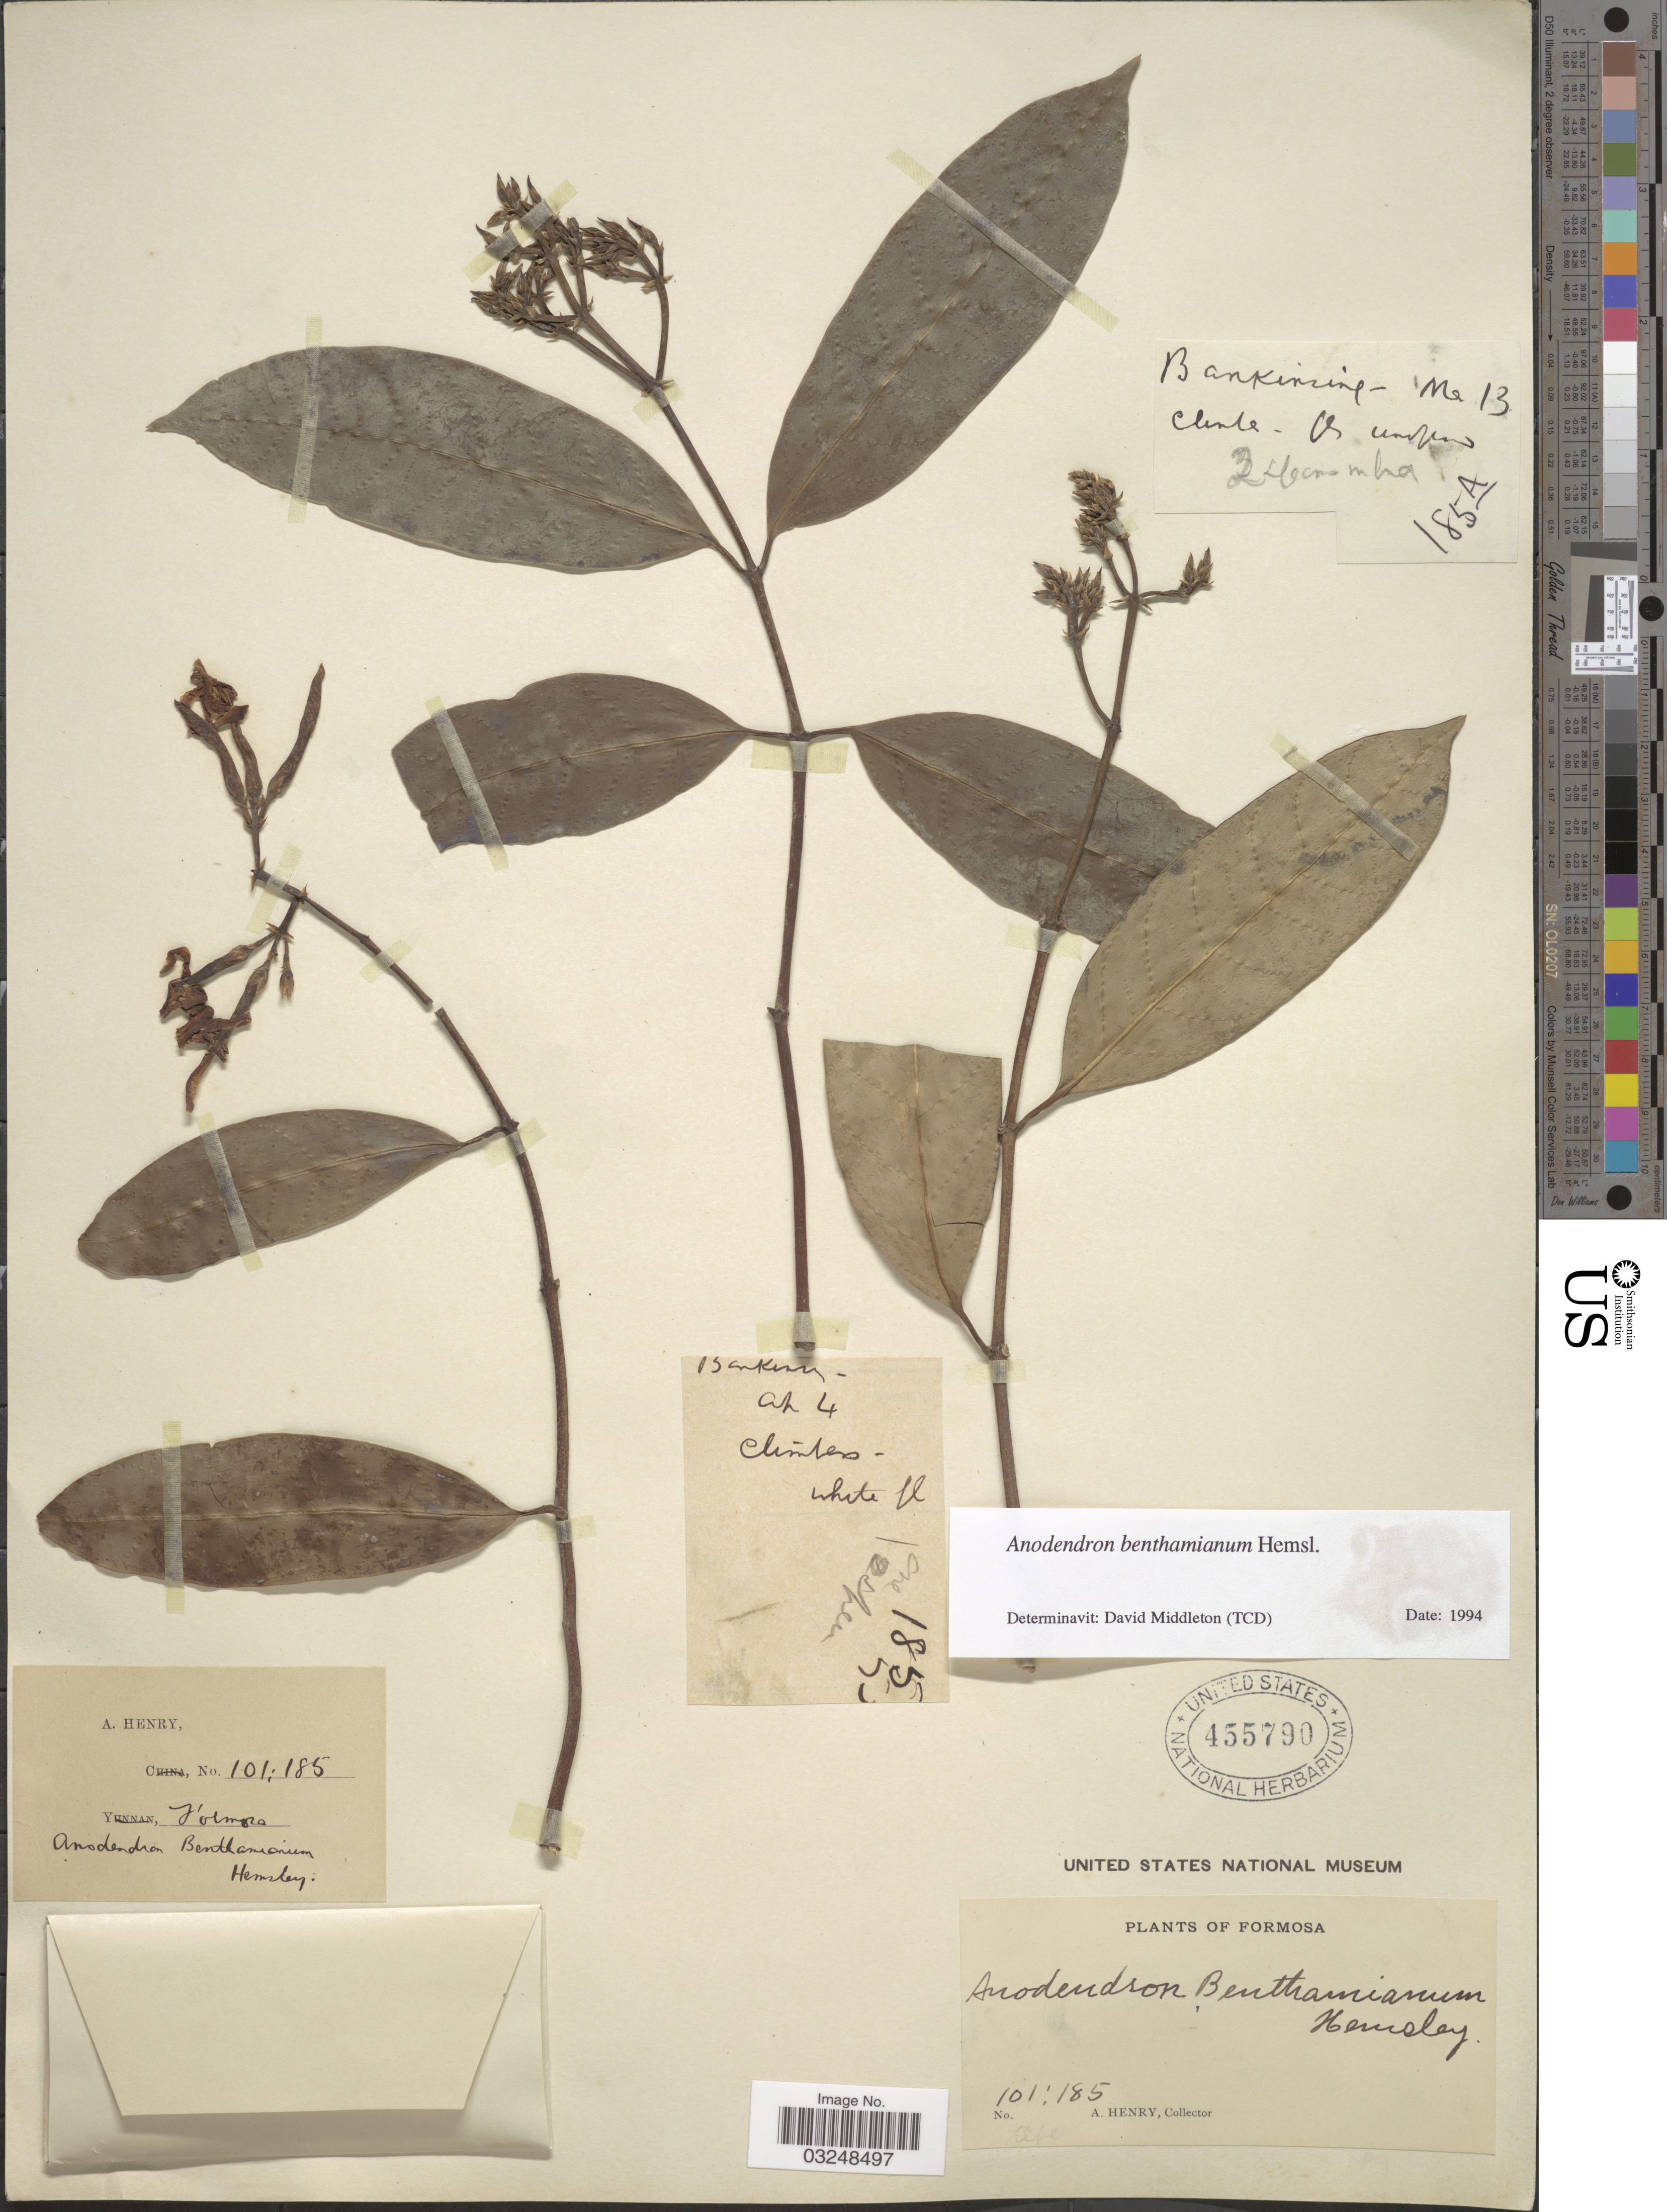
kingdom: Plantae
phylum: Tracheophyta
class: Magnoliopsida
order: Gentianales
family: Apocynaceae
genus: Anodendron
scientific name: Anodendron benthamianum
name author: Hemsl.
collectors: A. Henry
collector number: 101:185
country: Taiwan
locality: Formosa.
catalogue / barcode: US 455790